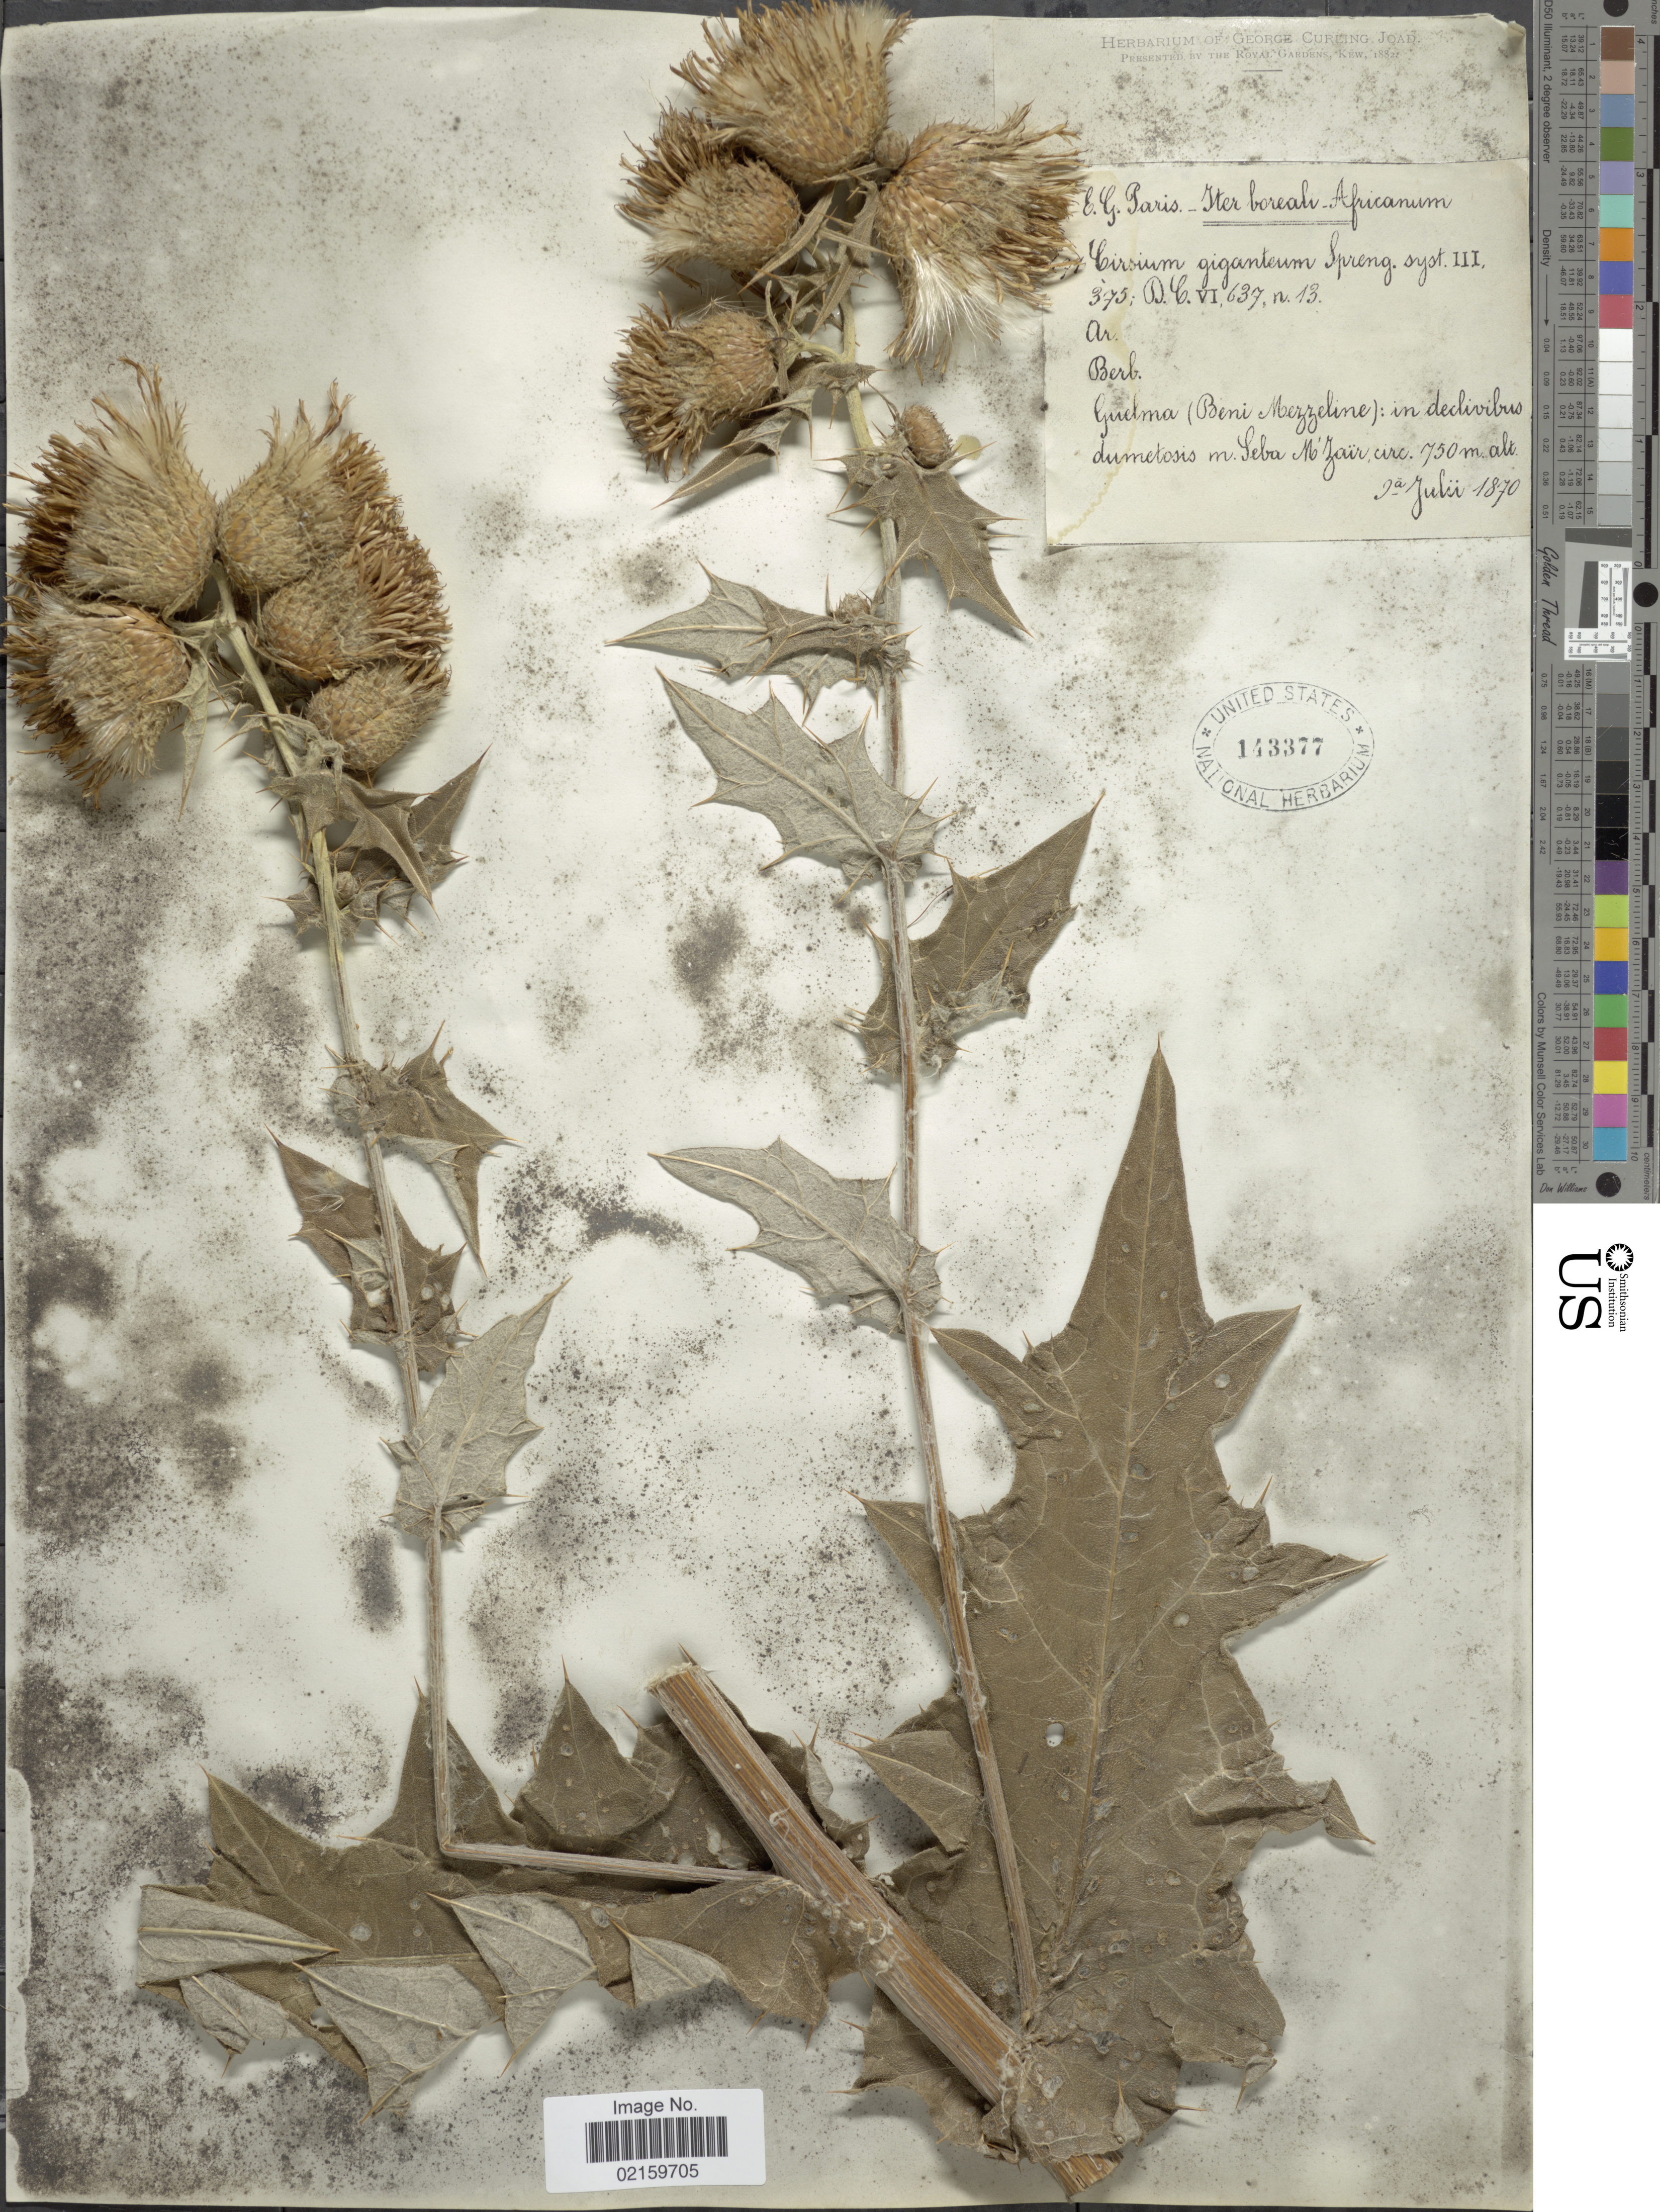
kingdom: Plantae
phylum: Tracheophyta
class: Magnoliopsida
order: Asterales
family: Asteraceae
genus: Cirsium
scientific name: Cirsium scabrum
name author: (Poir.) Bonnet & Barratte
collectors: Paris, E.G.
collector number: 375/637/13?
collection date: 1870-07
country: Algeria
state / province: Guelma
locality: Guelma (Beni-Mezzeline): in declivibus dumetosis m. Seba M'Zair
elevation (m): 750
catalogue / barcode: US 143377